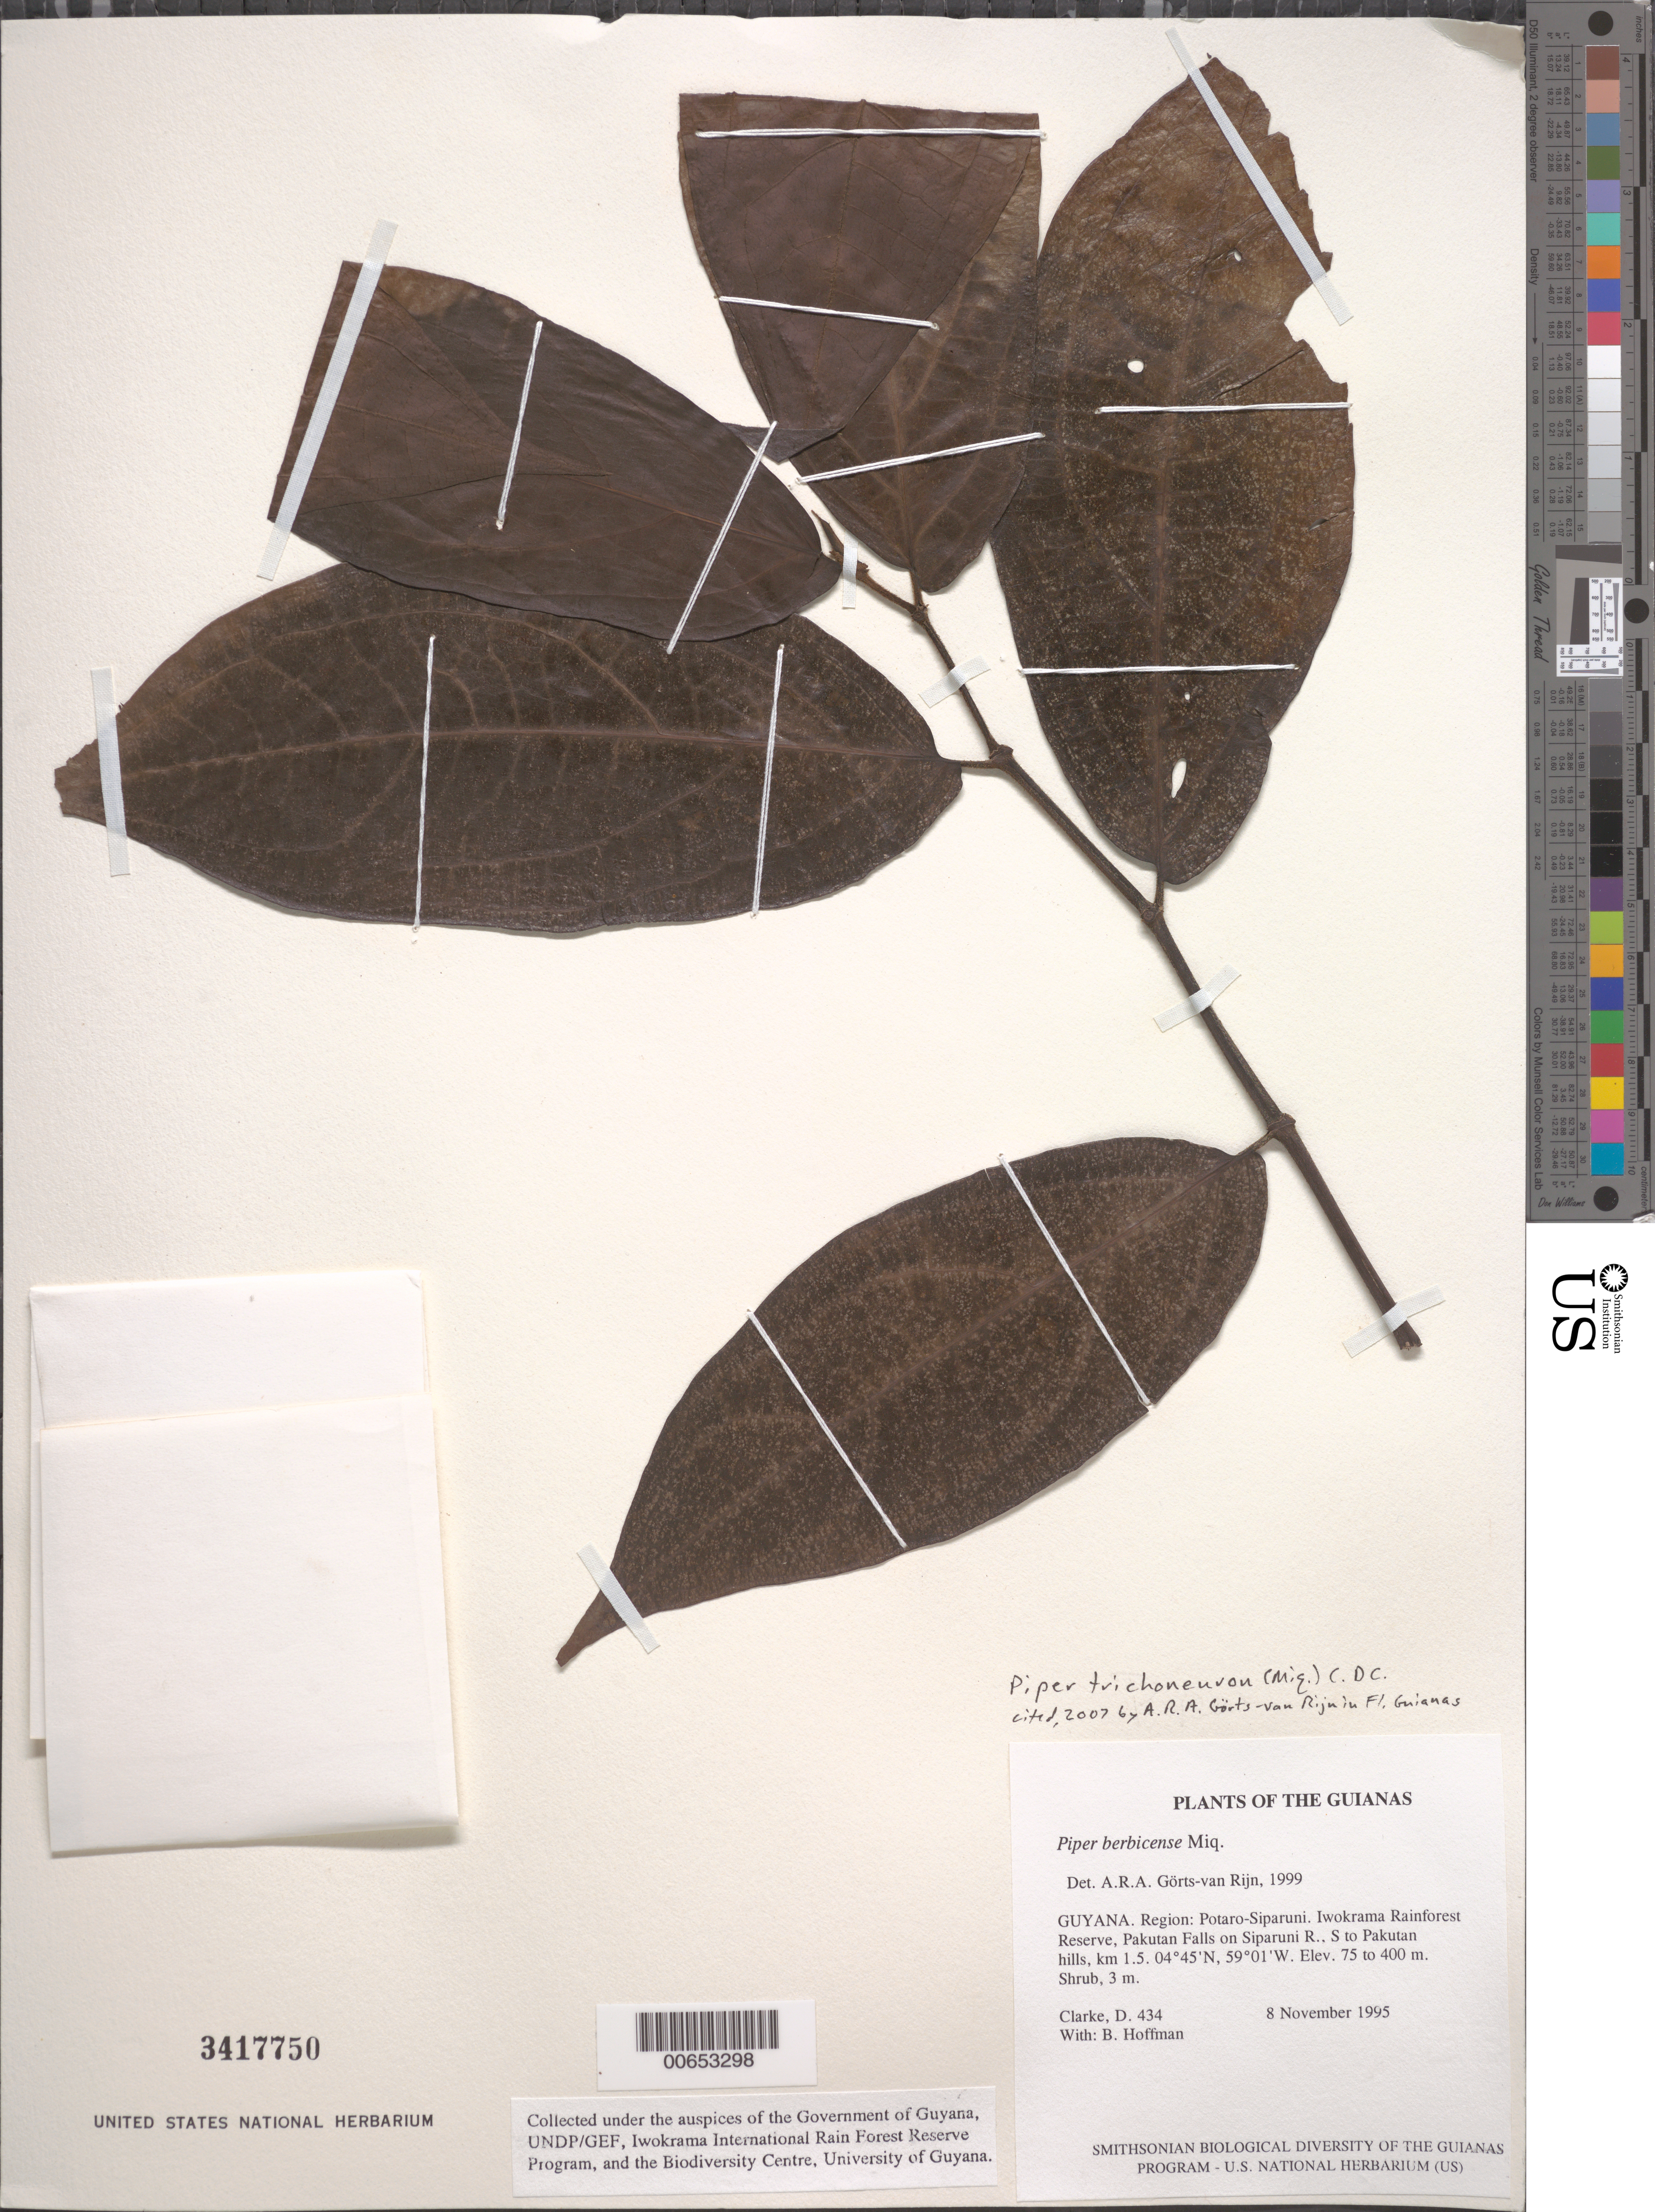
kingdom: Plantae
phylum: Tracheophyta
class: Magnoliopsida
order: Piperales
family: Piperaceae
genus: Piper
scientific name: Piper trichoneuron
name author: (Miq.) C. DC.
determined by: Görts-van Rijn, A. R. A.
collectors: H. D. Clarke & B. Hoffman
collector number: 434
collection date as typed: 8 November 1995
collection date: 1995-11-08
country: Guyana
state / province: Potaro-Siparuni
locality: Iwokrama Rainforest Reserve, Pakutau Falls on Siparuni R., S to Pakutau hills, km 1.5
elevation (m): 75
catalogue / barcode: US 3417750